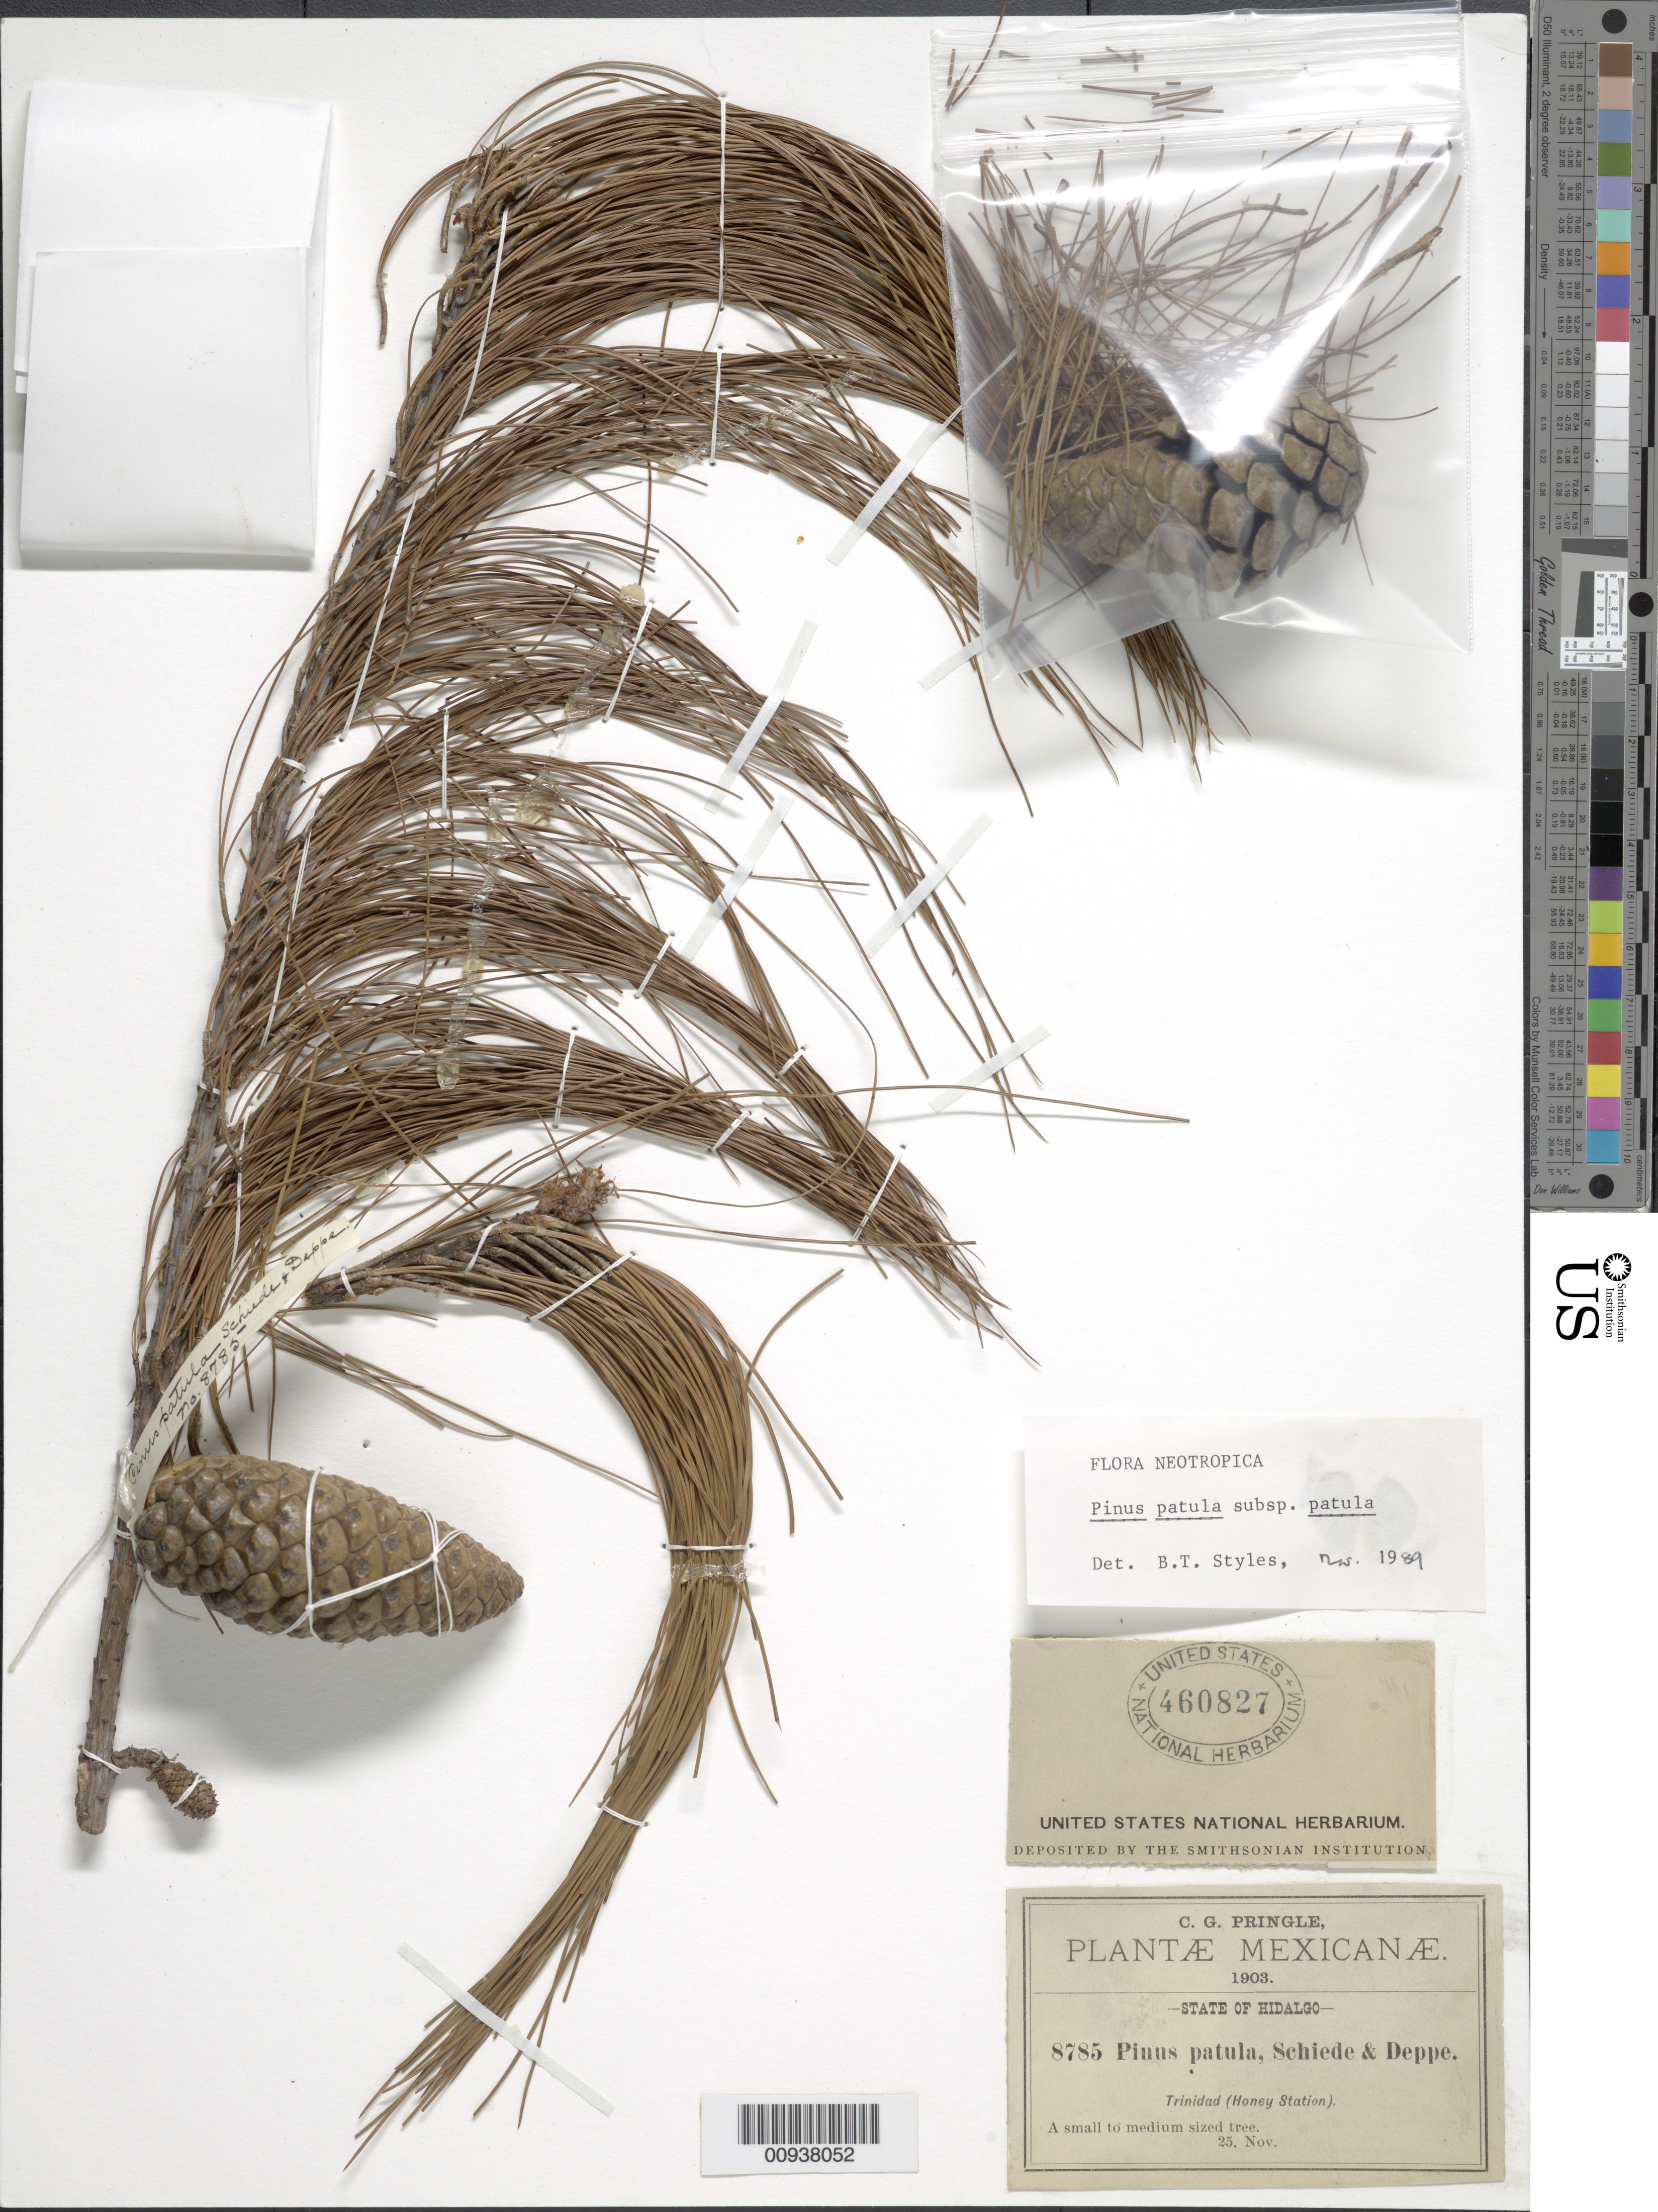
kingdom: Plantae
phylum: Tracheophyta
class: Pinopsida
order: Pinales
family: Pinaceae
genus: Pinus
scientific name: Pinus patula subsp. patula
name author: Schltdl. & Cham.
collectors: C. G. Pringle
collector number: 8785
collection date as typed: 25 Nov 1903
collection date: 1903-11-25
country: Mexico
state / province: Hidalgo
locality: Trinidad (Honey Station).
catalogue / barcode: US 460827